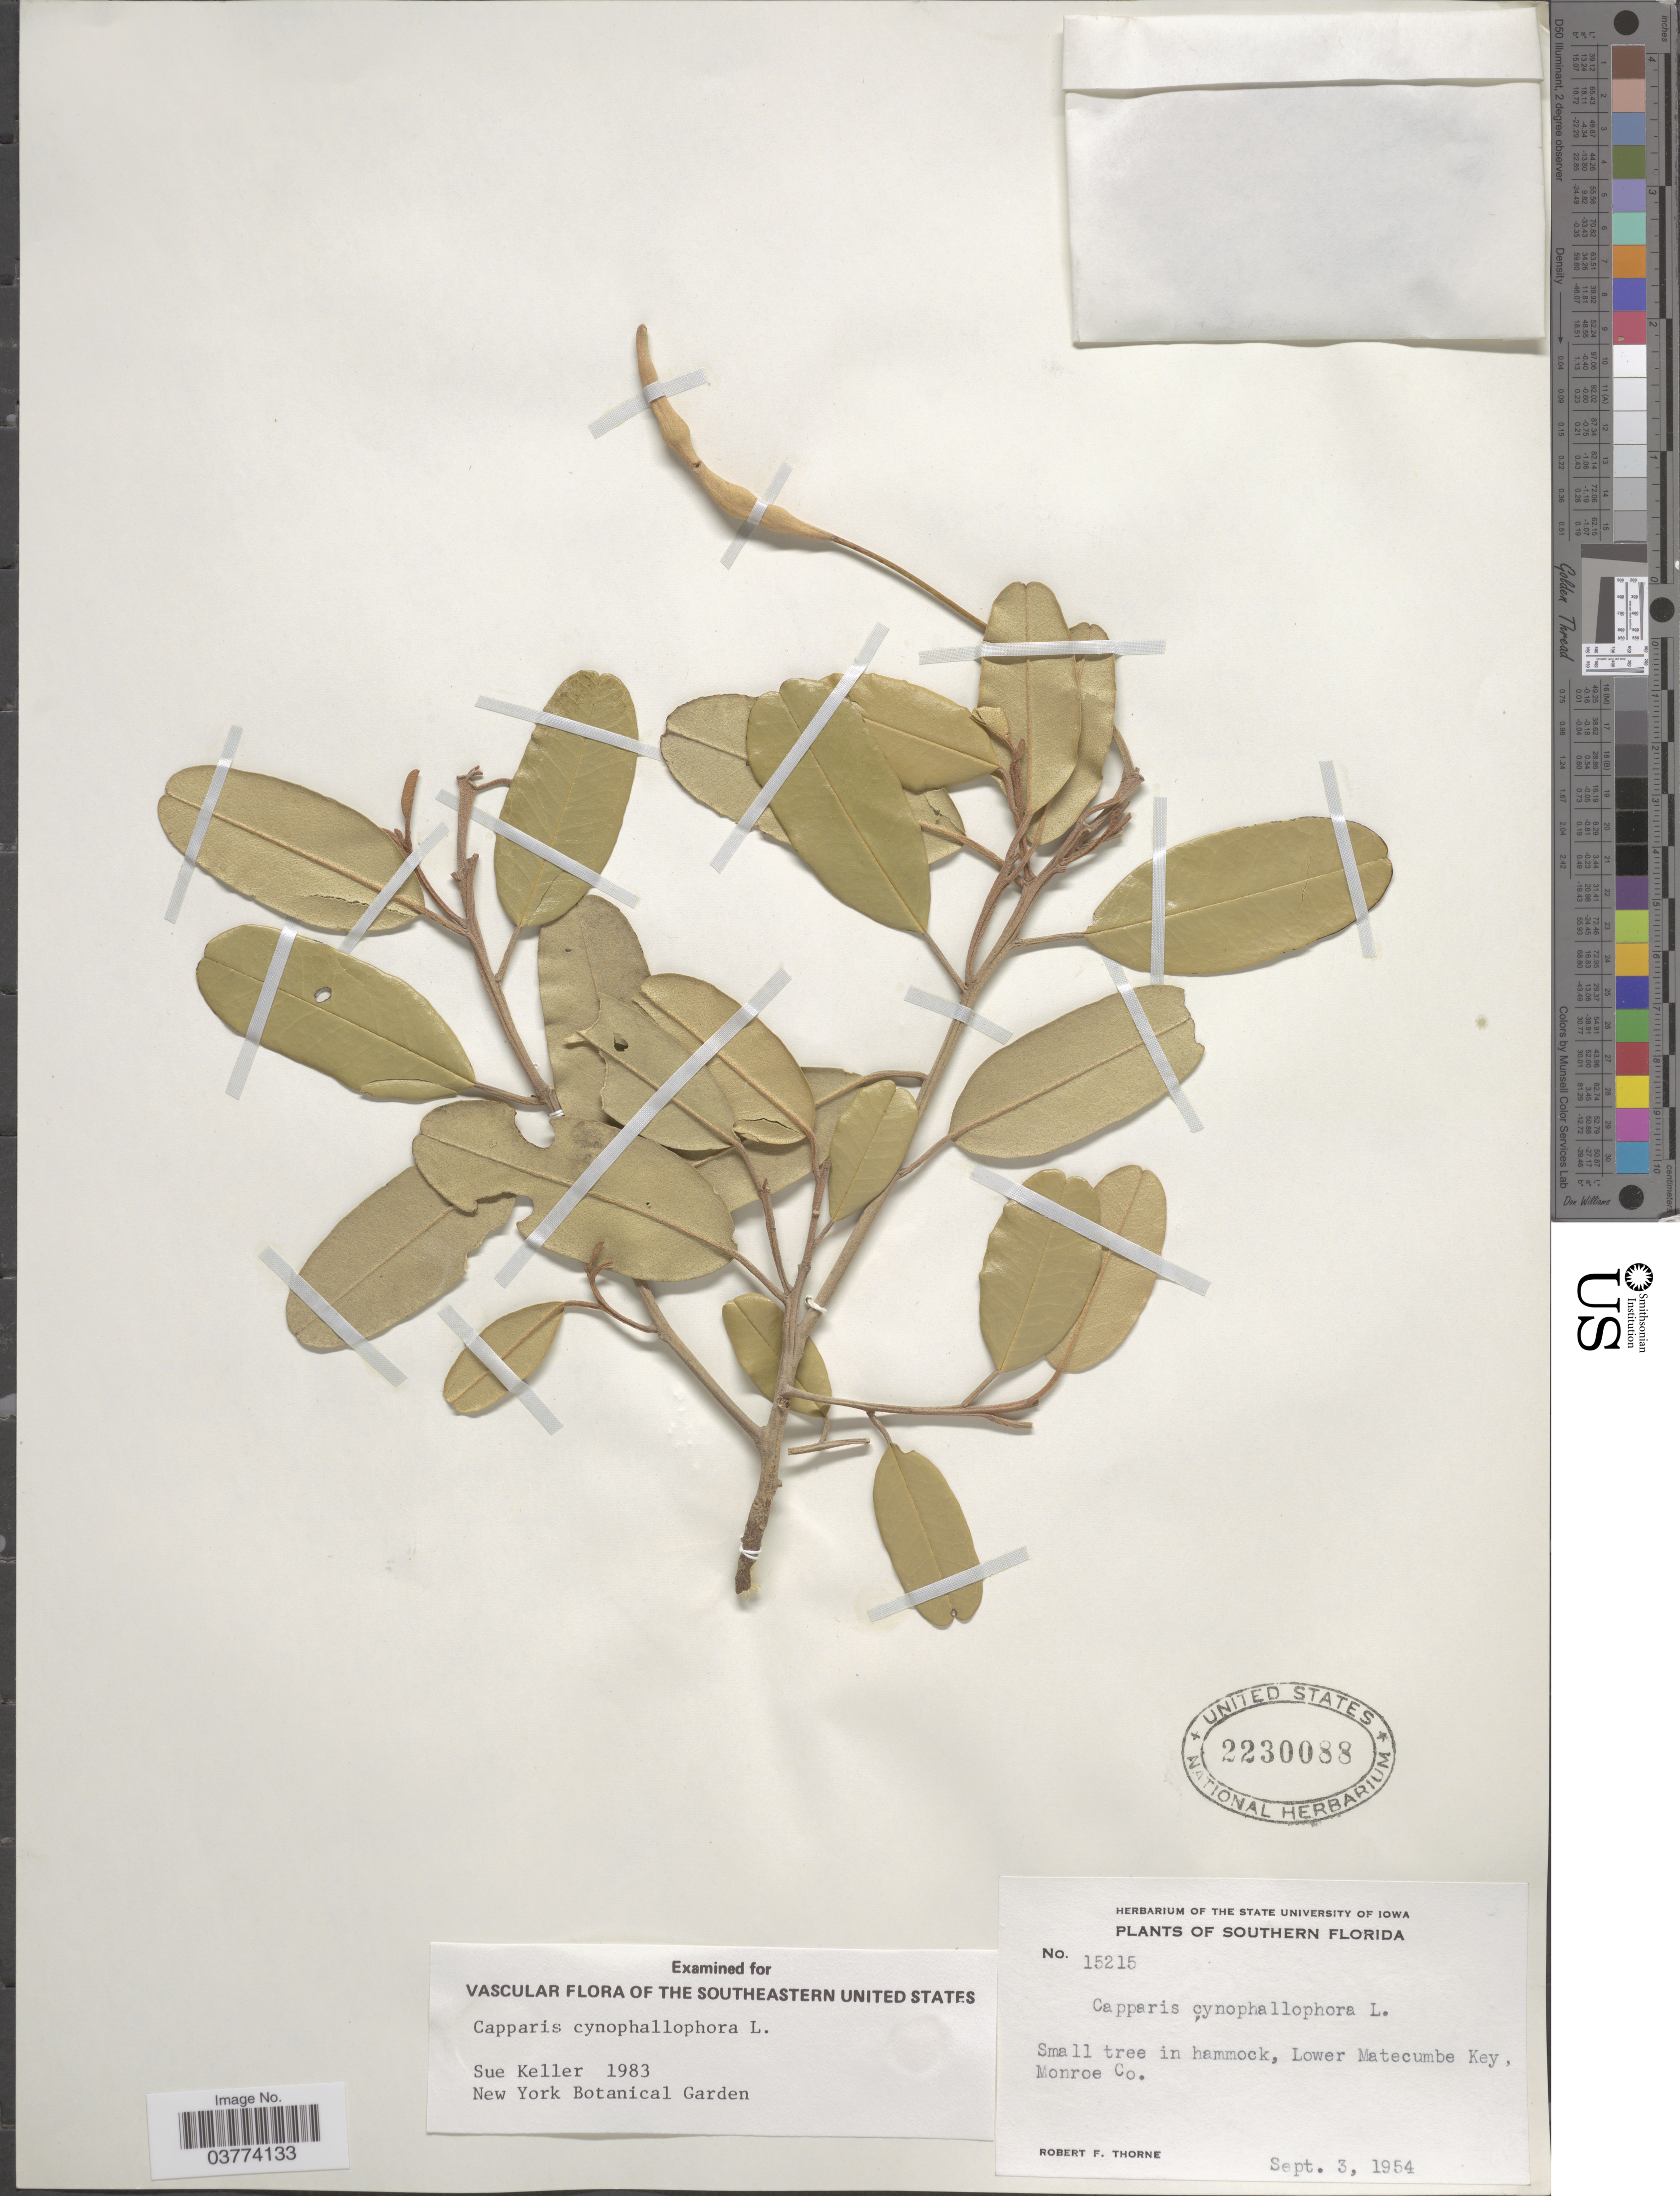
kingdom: Plantae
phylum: Tracheophyta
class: Magnoliopsida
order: Brassicales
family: Capparaceae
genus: Quadrella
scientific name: Quadrella cynophallophora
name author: (L.) Hutch.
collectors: R. F. Thorne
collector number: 15215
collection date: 1954-09-03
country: United States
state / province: Florida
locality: Southern Florida. Lower Matecumbe Key, Monroe Co.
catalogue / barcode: US 2230088